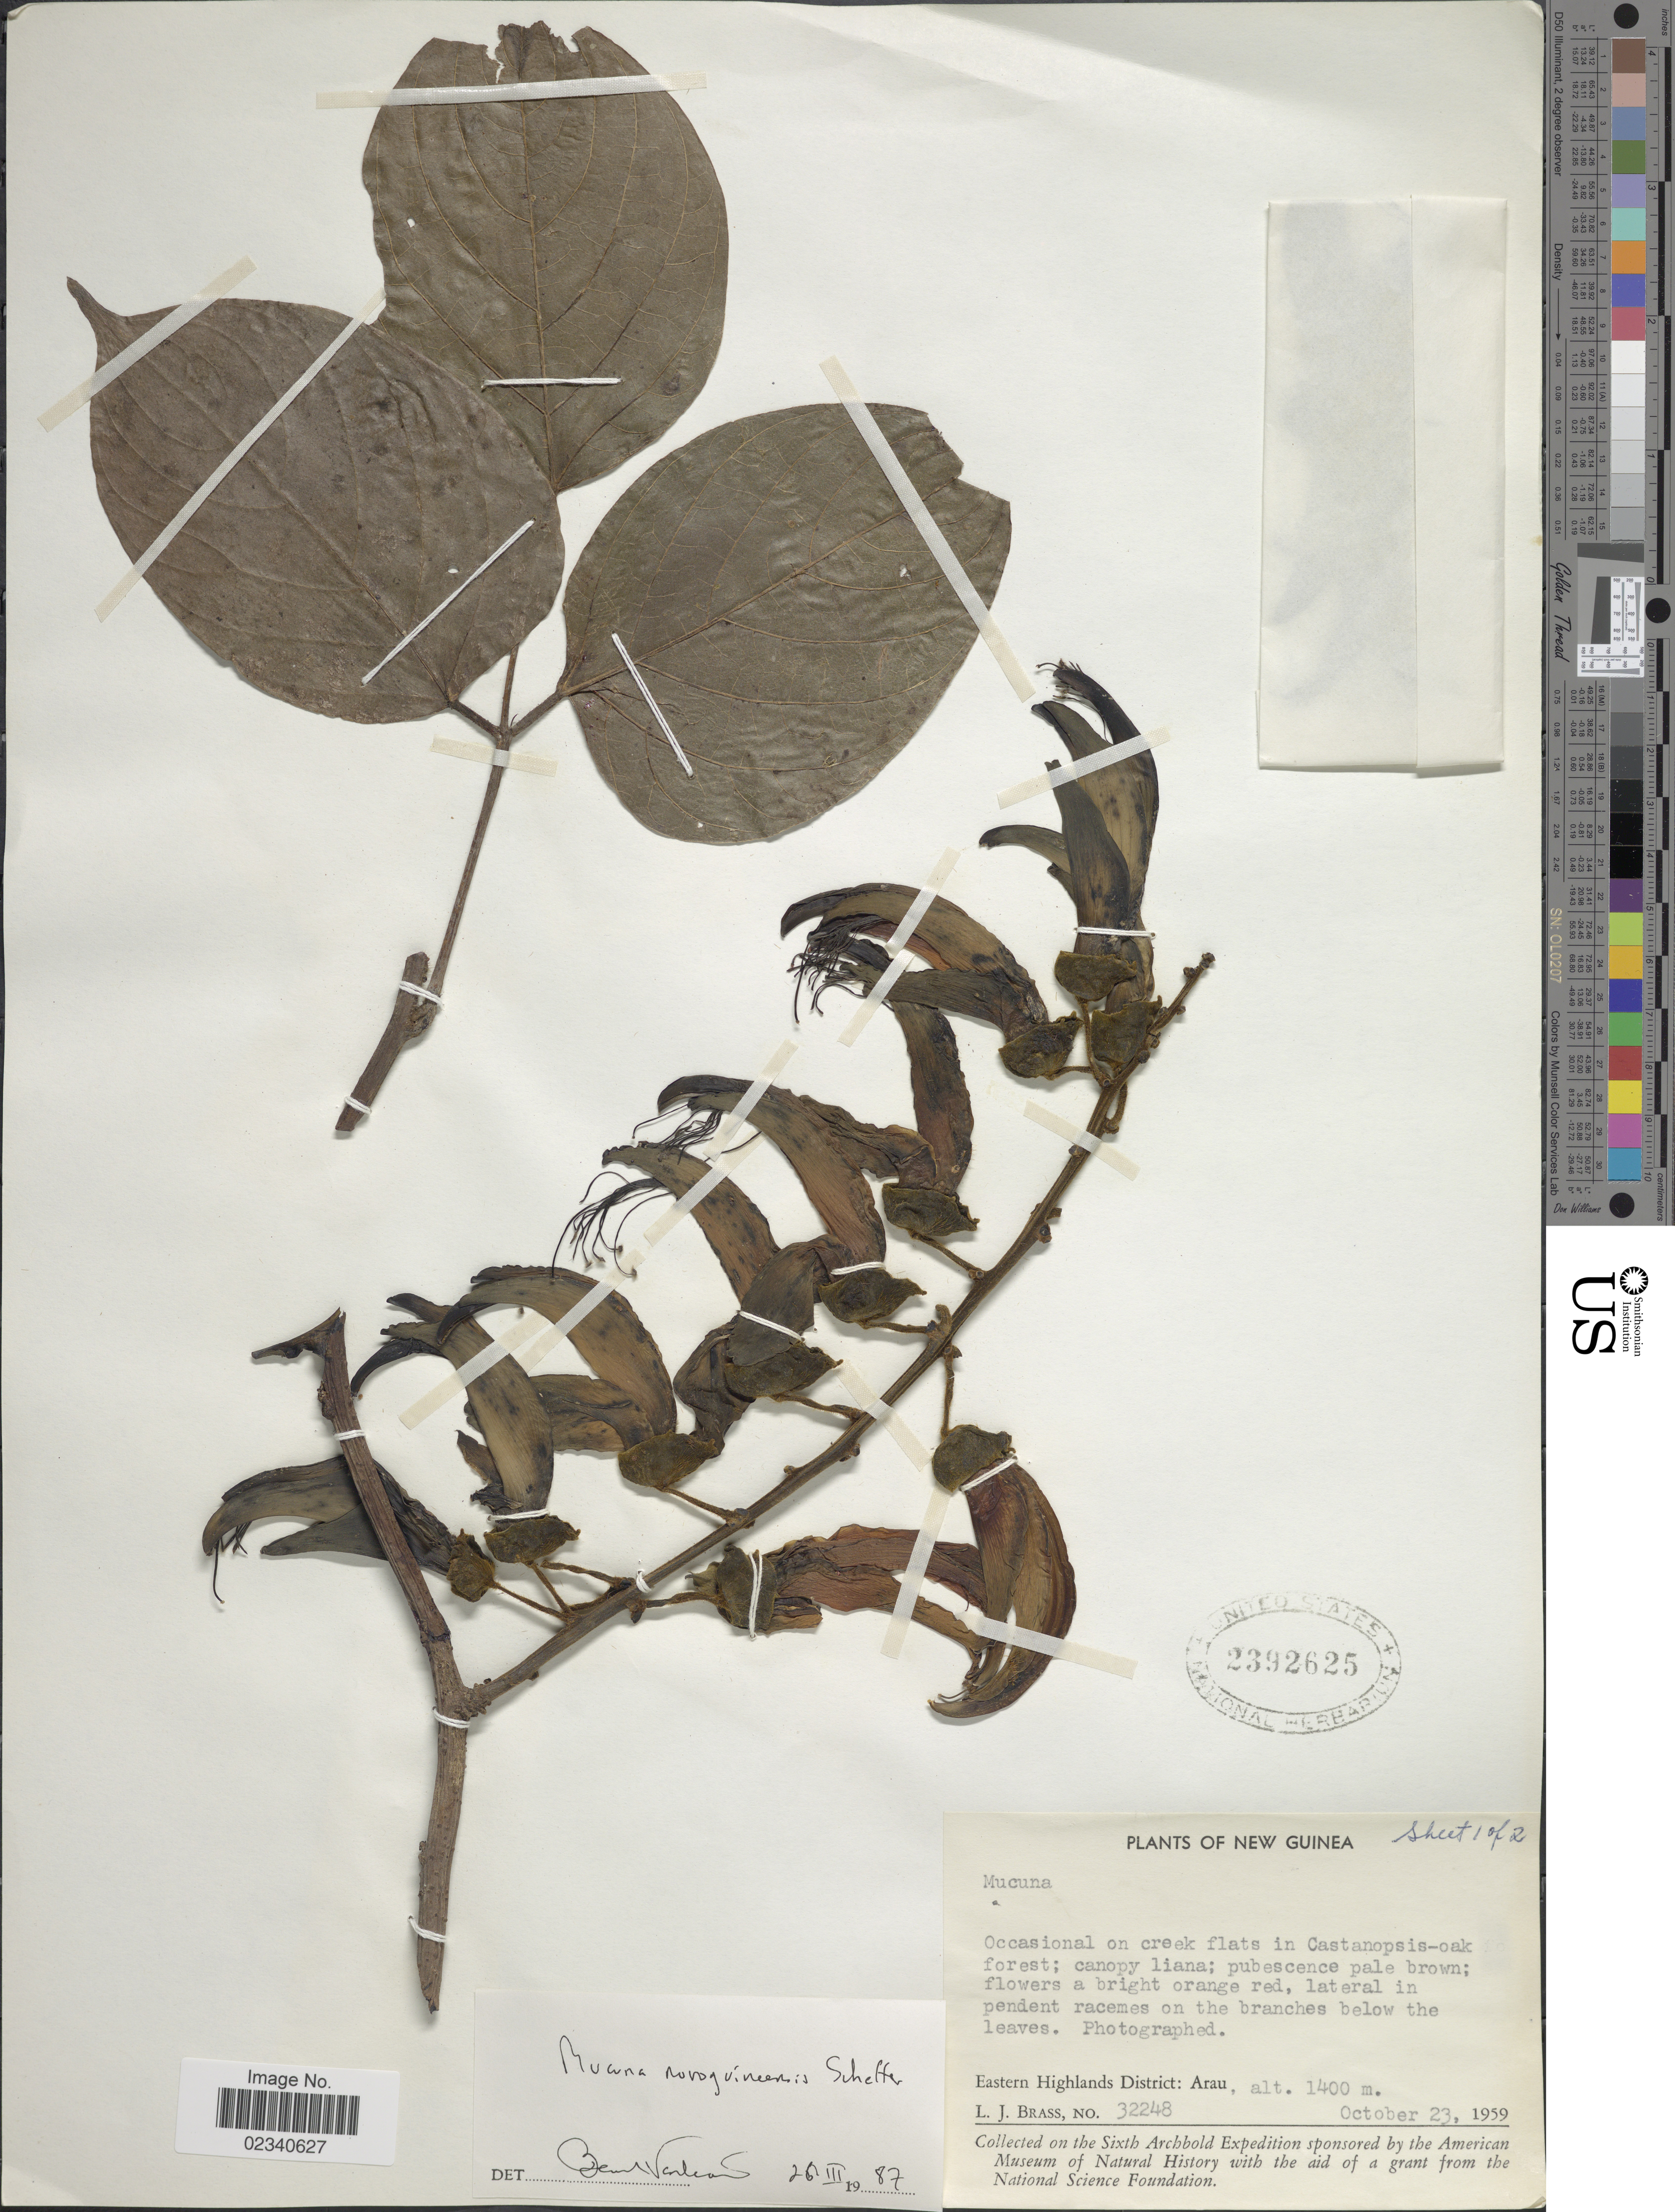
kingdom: Plantae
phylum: Tracheophyta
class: Magnoliopsida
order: Fabales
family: Fabaceae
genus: Mucuna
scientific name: Mucuna nova-guineensis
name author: Scheff.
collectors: L. J. Brass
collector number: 32248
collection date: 1959-10-23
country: Papua New Guinea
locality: New Guinea. Eastern Highlands District: Arau.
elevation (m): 1400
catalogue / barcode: US 2392625